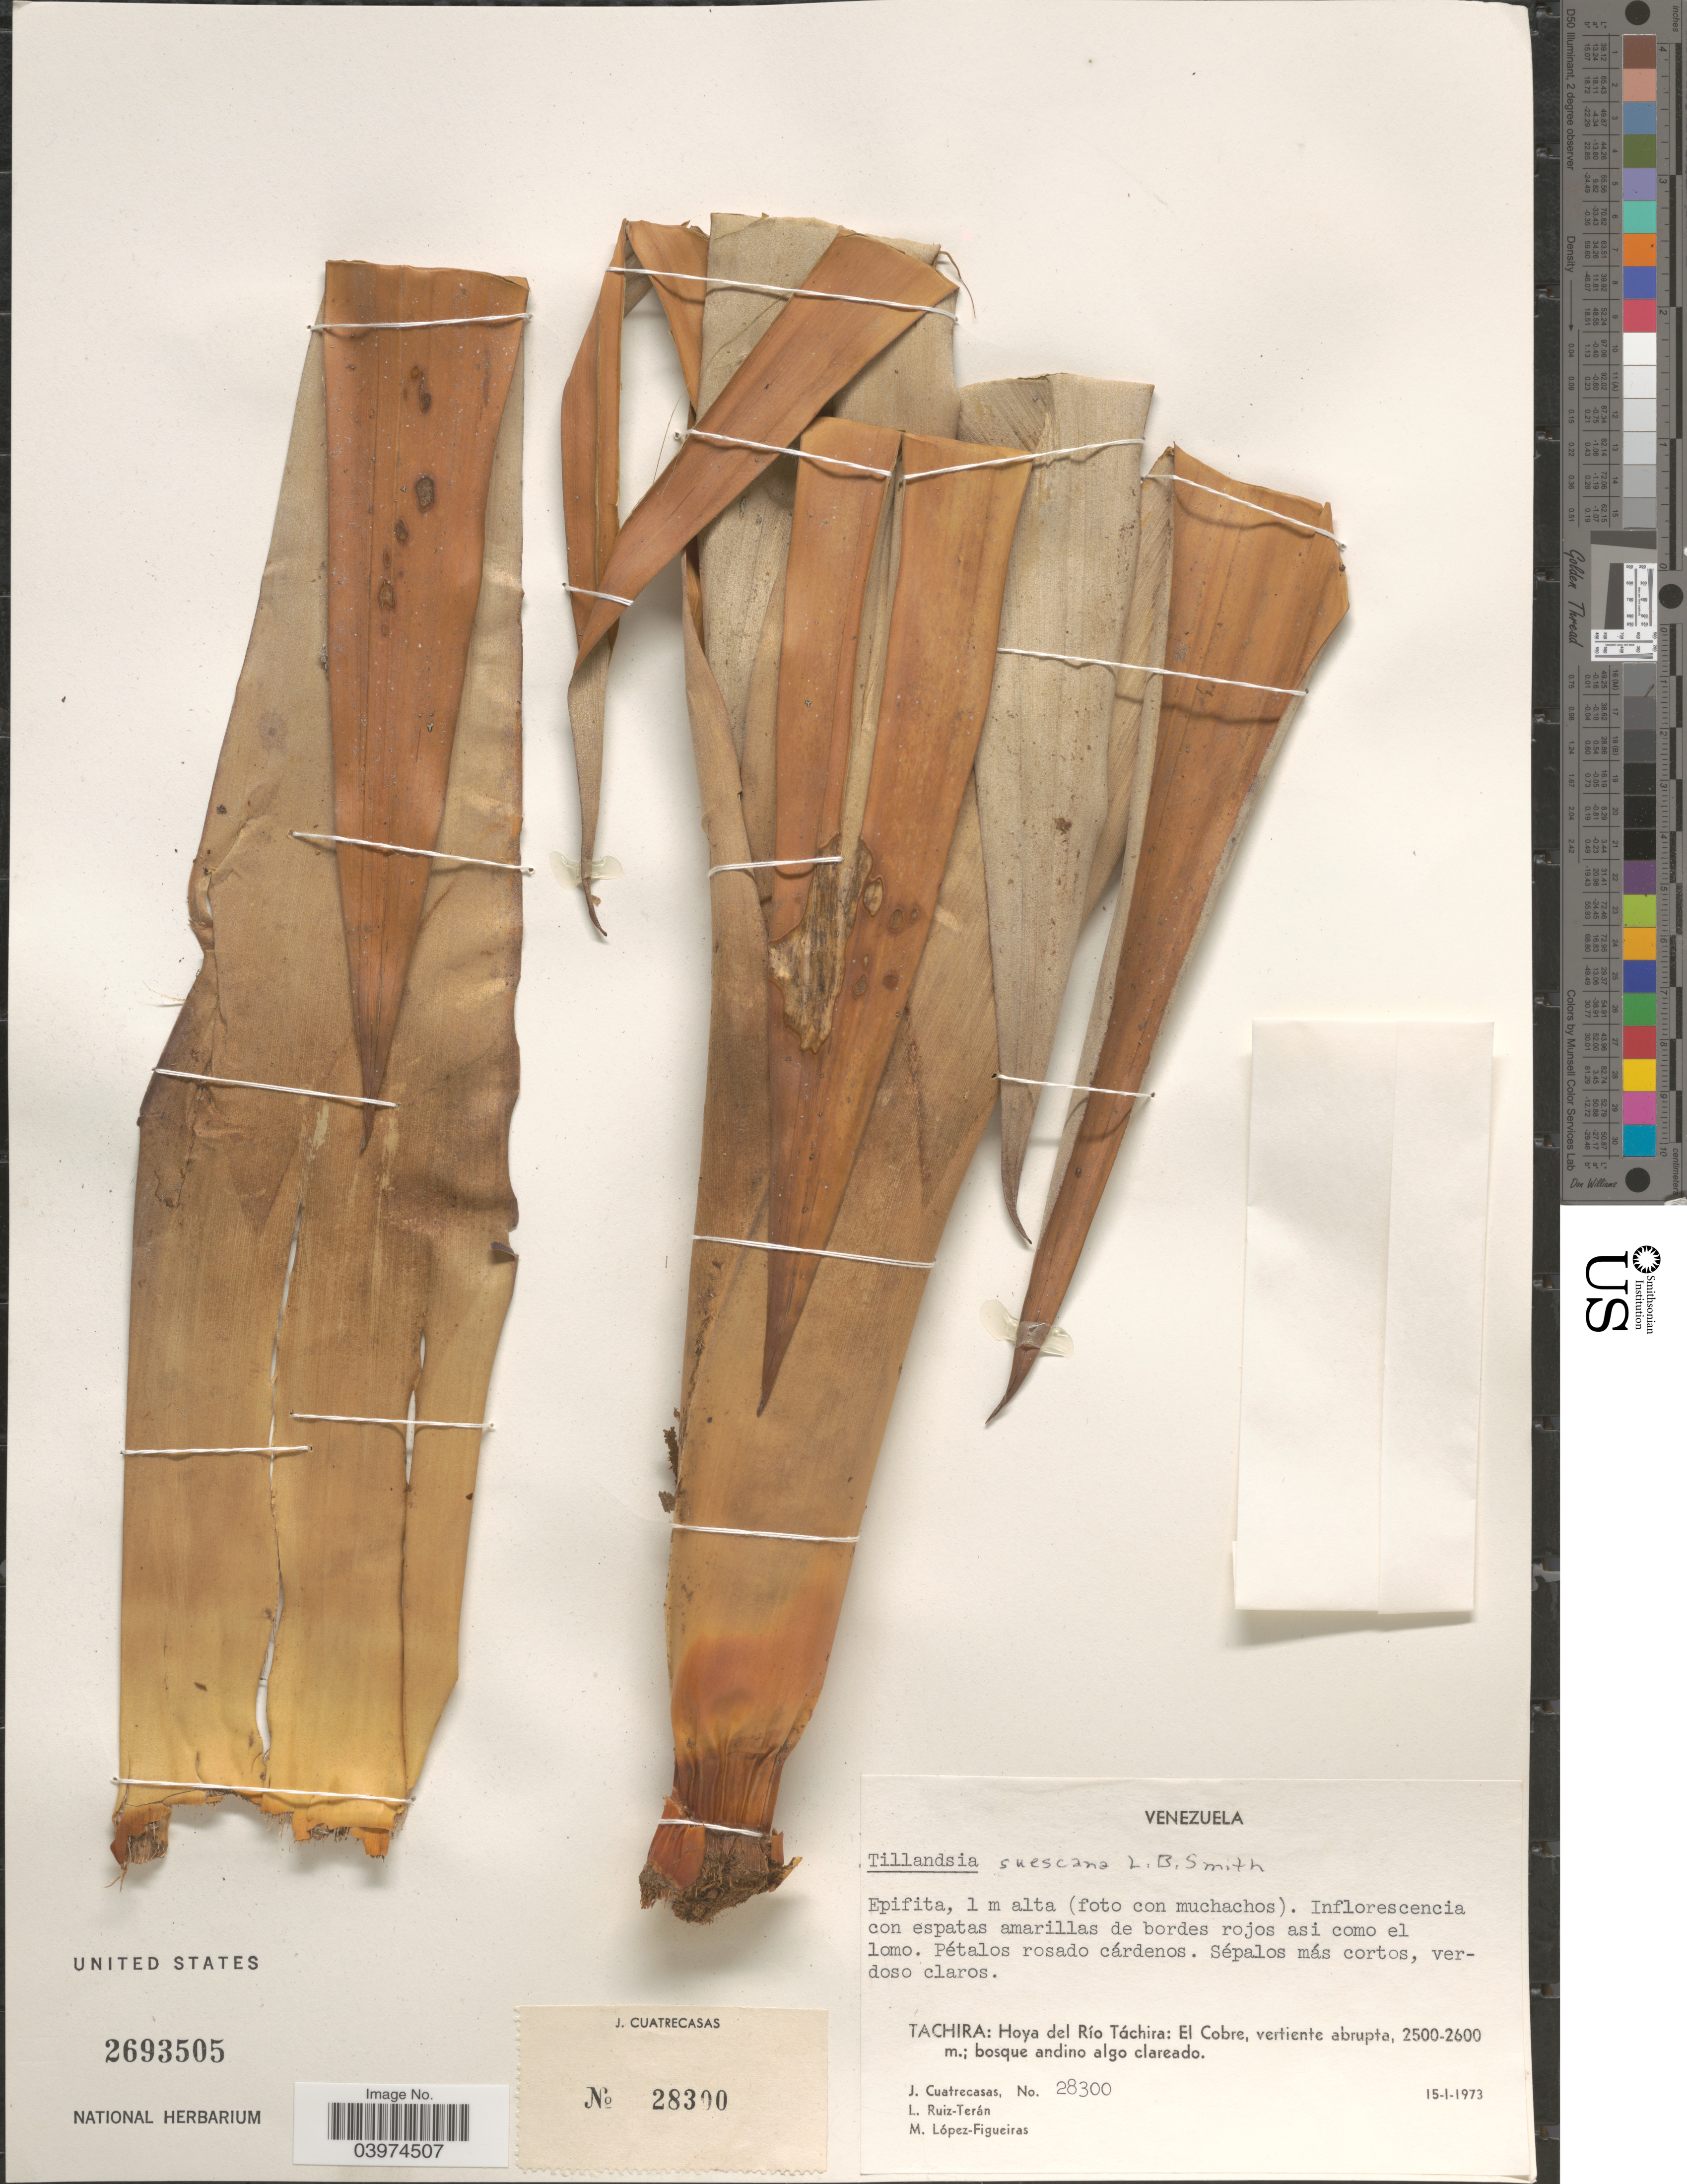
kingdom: Plantae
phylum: Tracheophyta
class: Liliopsida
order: Poales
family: Bromeliaceae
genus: Tillandsia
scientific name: Tillandsia suescana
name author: L.B. Sm.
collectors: J. Cuatrecasas, L. E. Ruíz-Terán & M. López Figueiras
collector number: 28300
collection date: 1973-01-15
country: Venezuela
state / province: Tachira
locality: Hoya del Río Táchira: El Cobre, vertiente abrupta.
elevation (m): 2500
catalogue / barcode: US 2693505